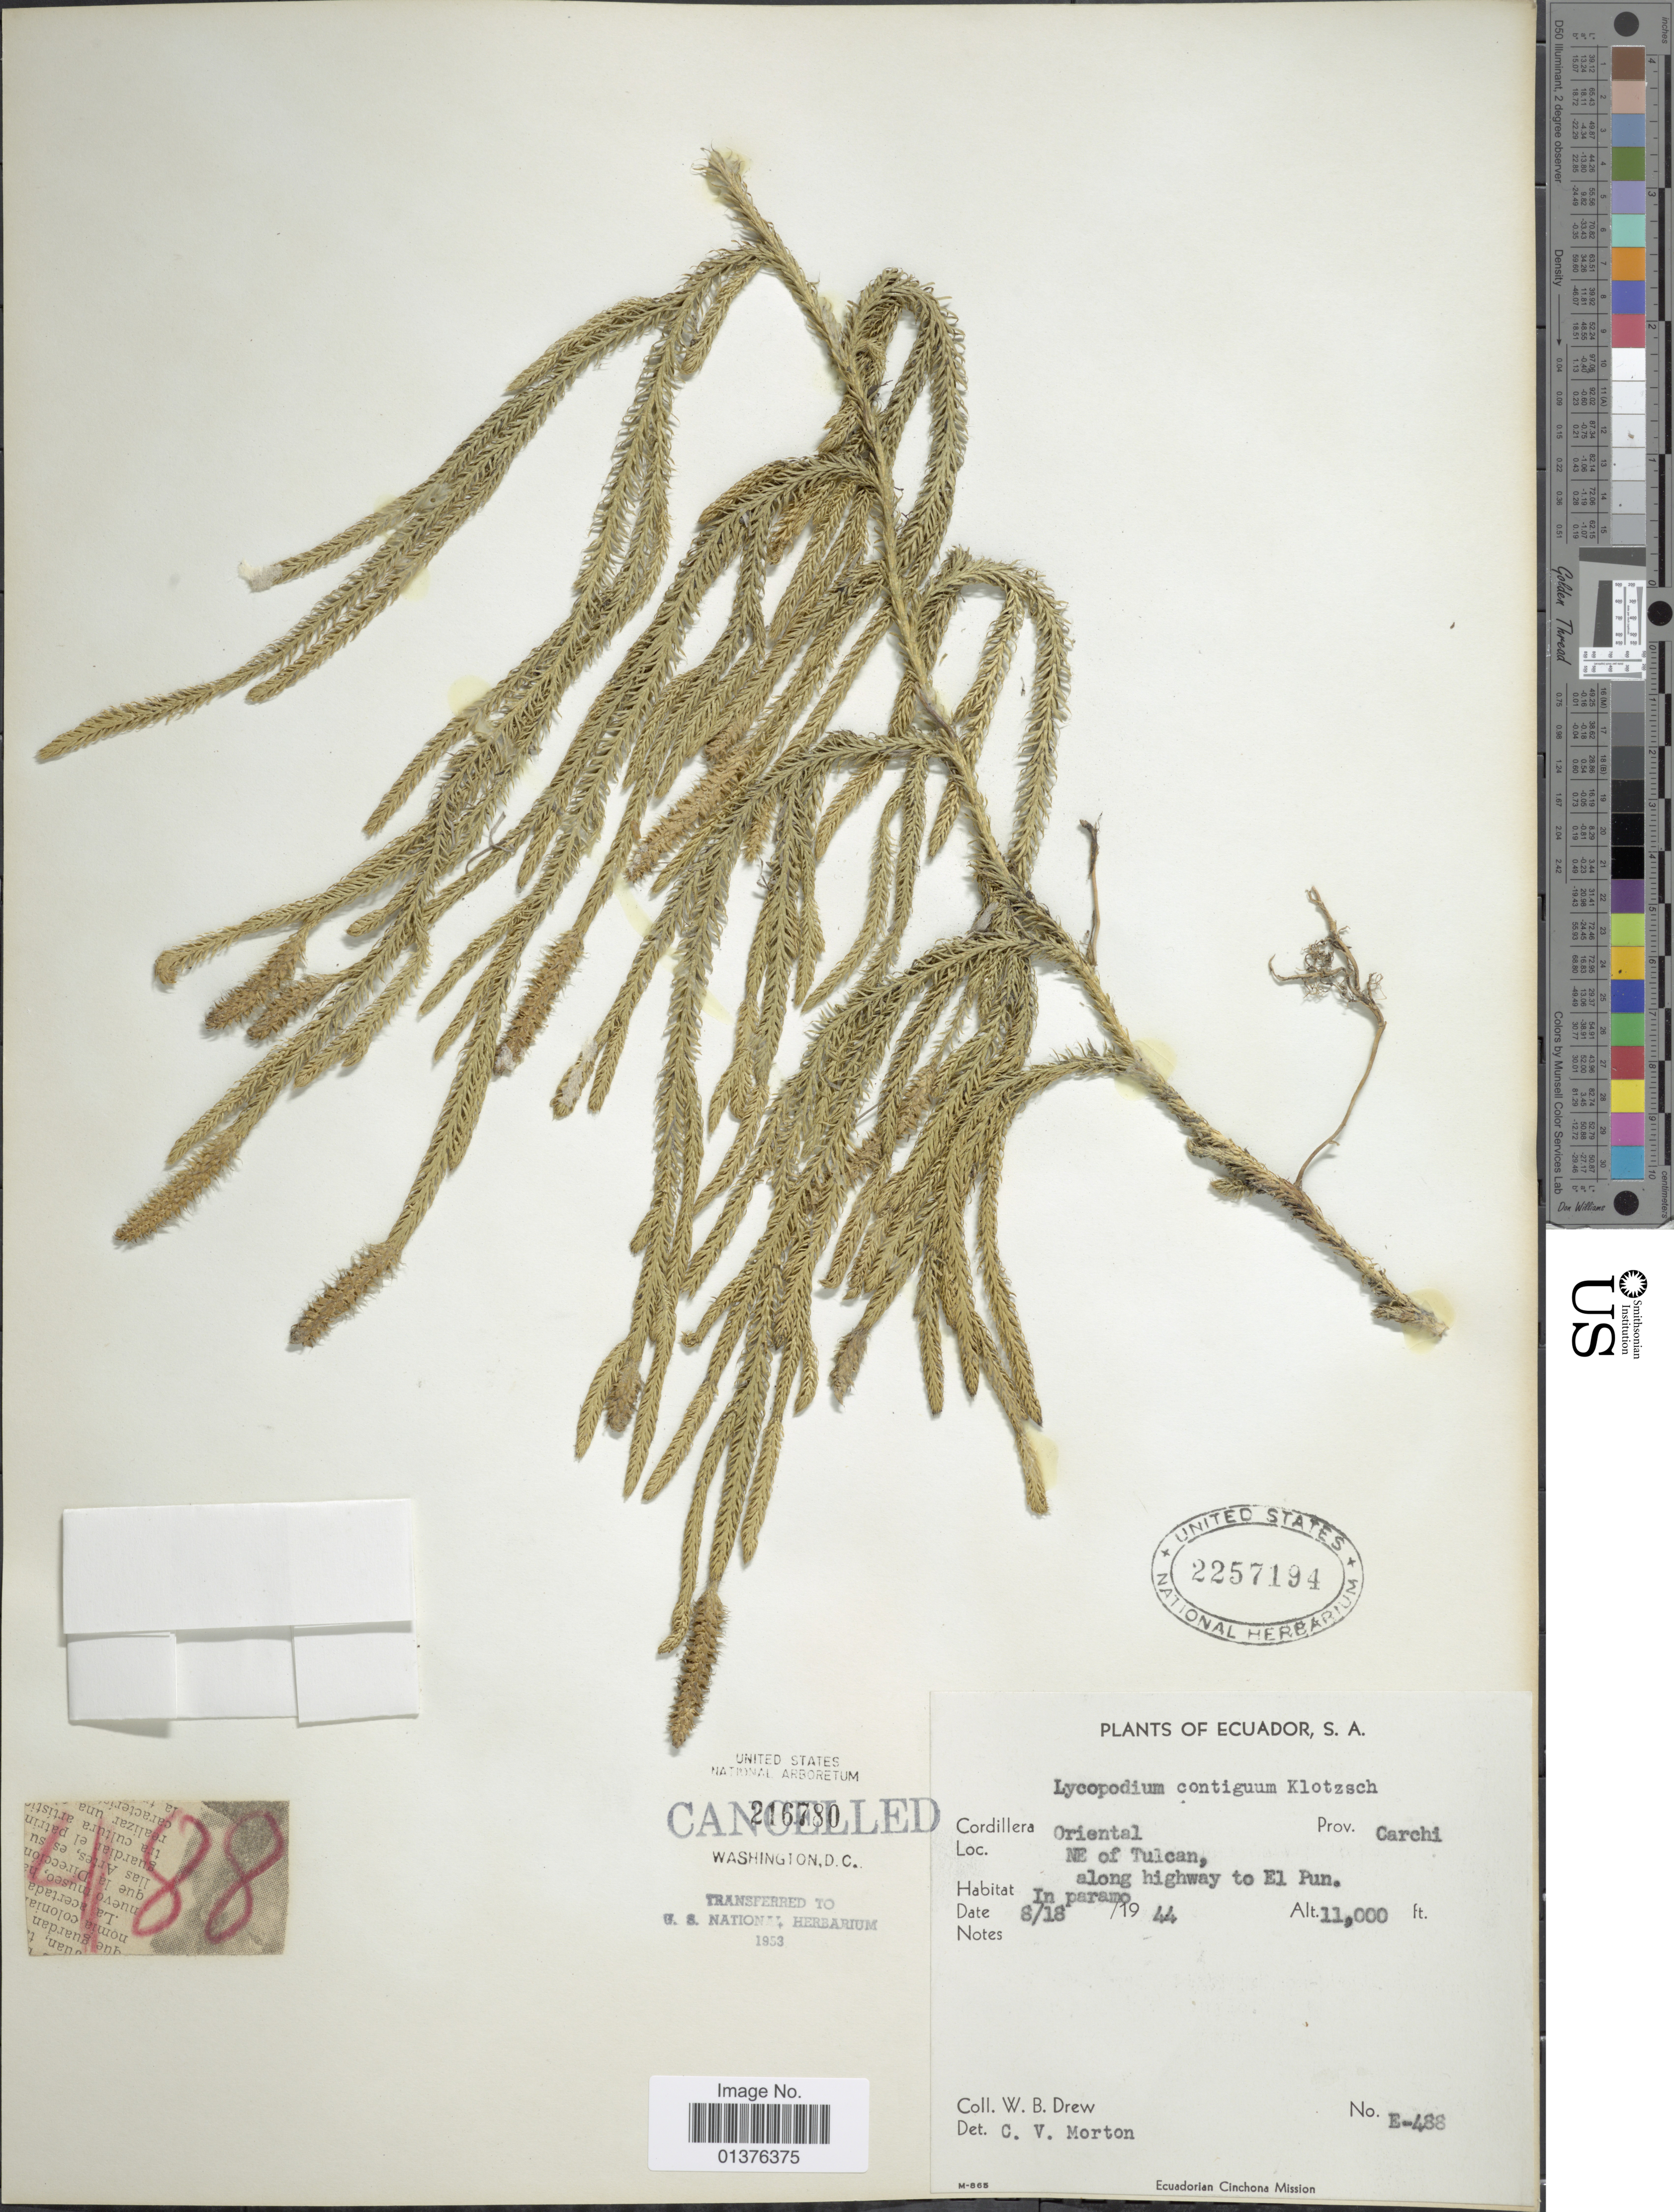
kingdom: Plantae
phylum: Tracheophyta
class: Lycopodiopsida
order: Lycopodiales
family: Lycopodiaceae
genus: Lycopodium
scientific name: Lycopodium clavatum subsp. contiguum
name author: (Klotzsch) B. Øllg.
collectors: W. B. Drew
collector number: E-488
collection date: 1944-08-18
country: Ecuador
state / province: Carchi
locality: Oriental, NE of Tulcan, along highway to El Pun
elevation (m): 3353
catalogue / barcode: US 2257194